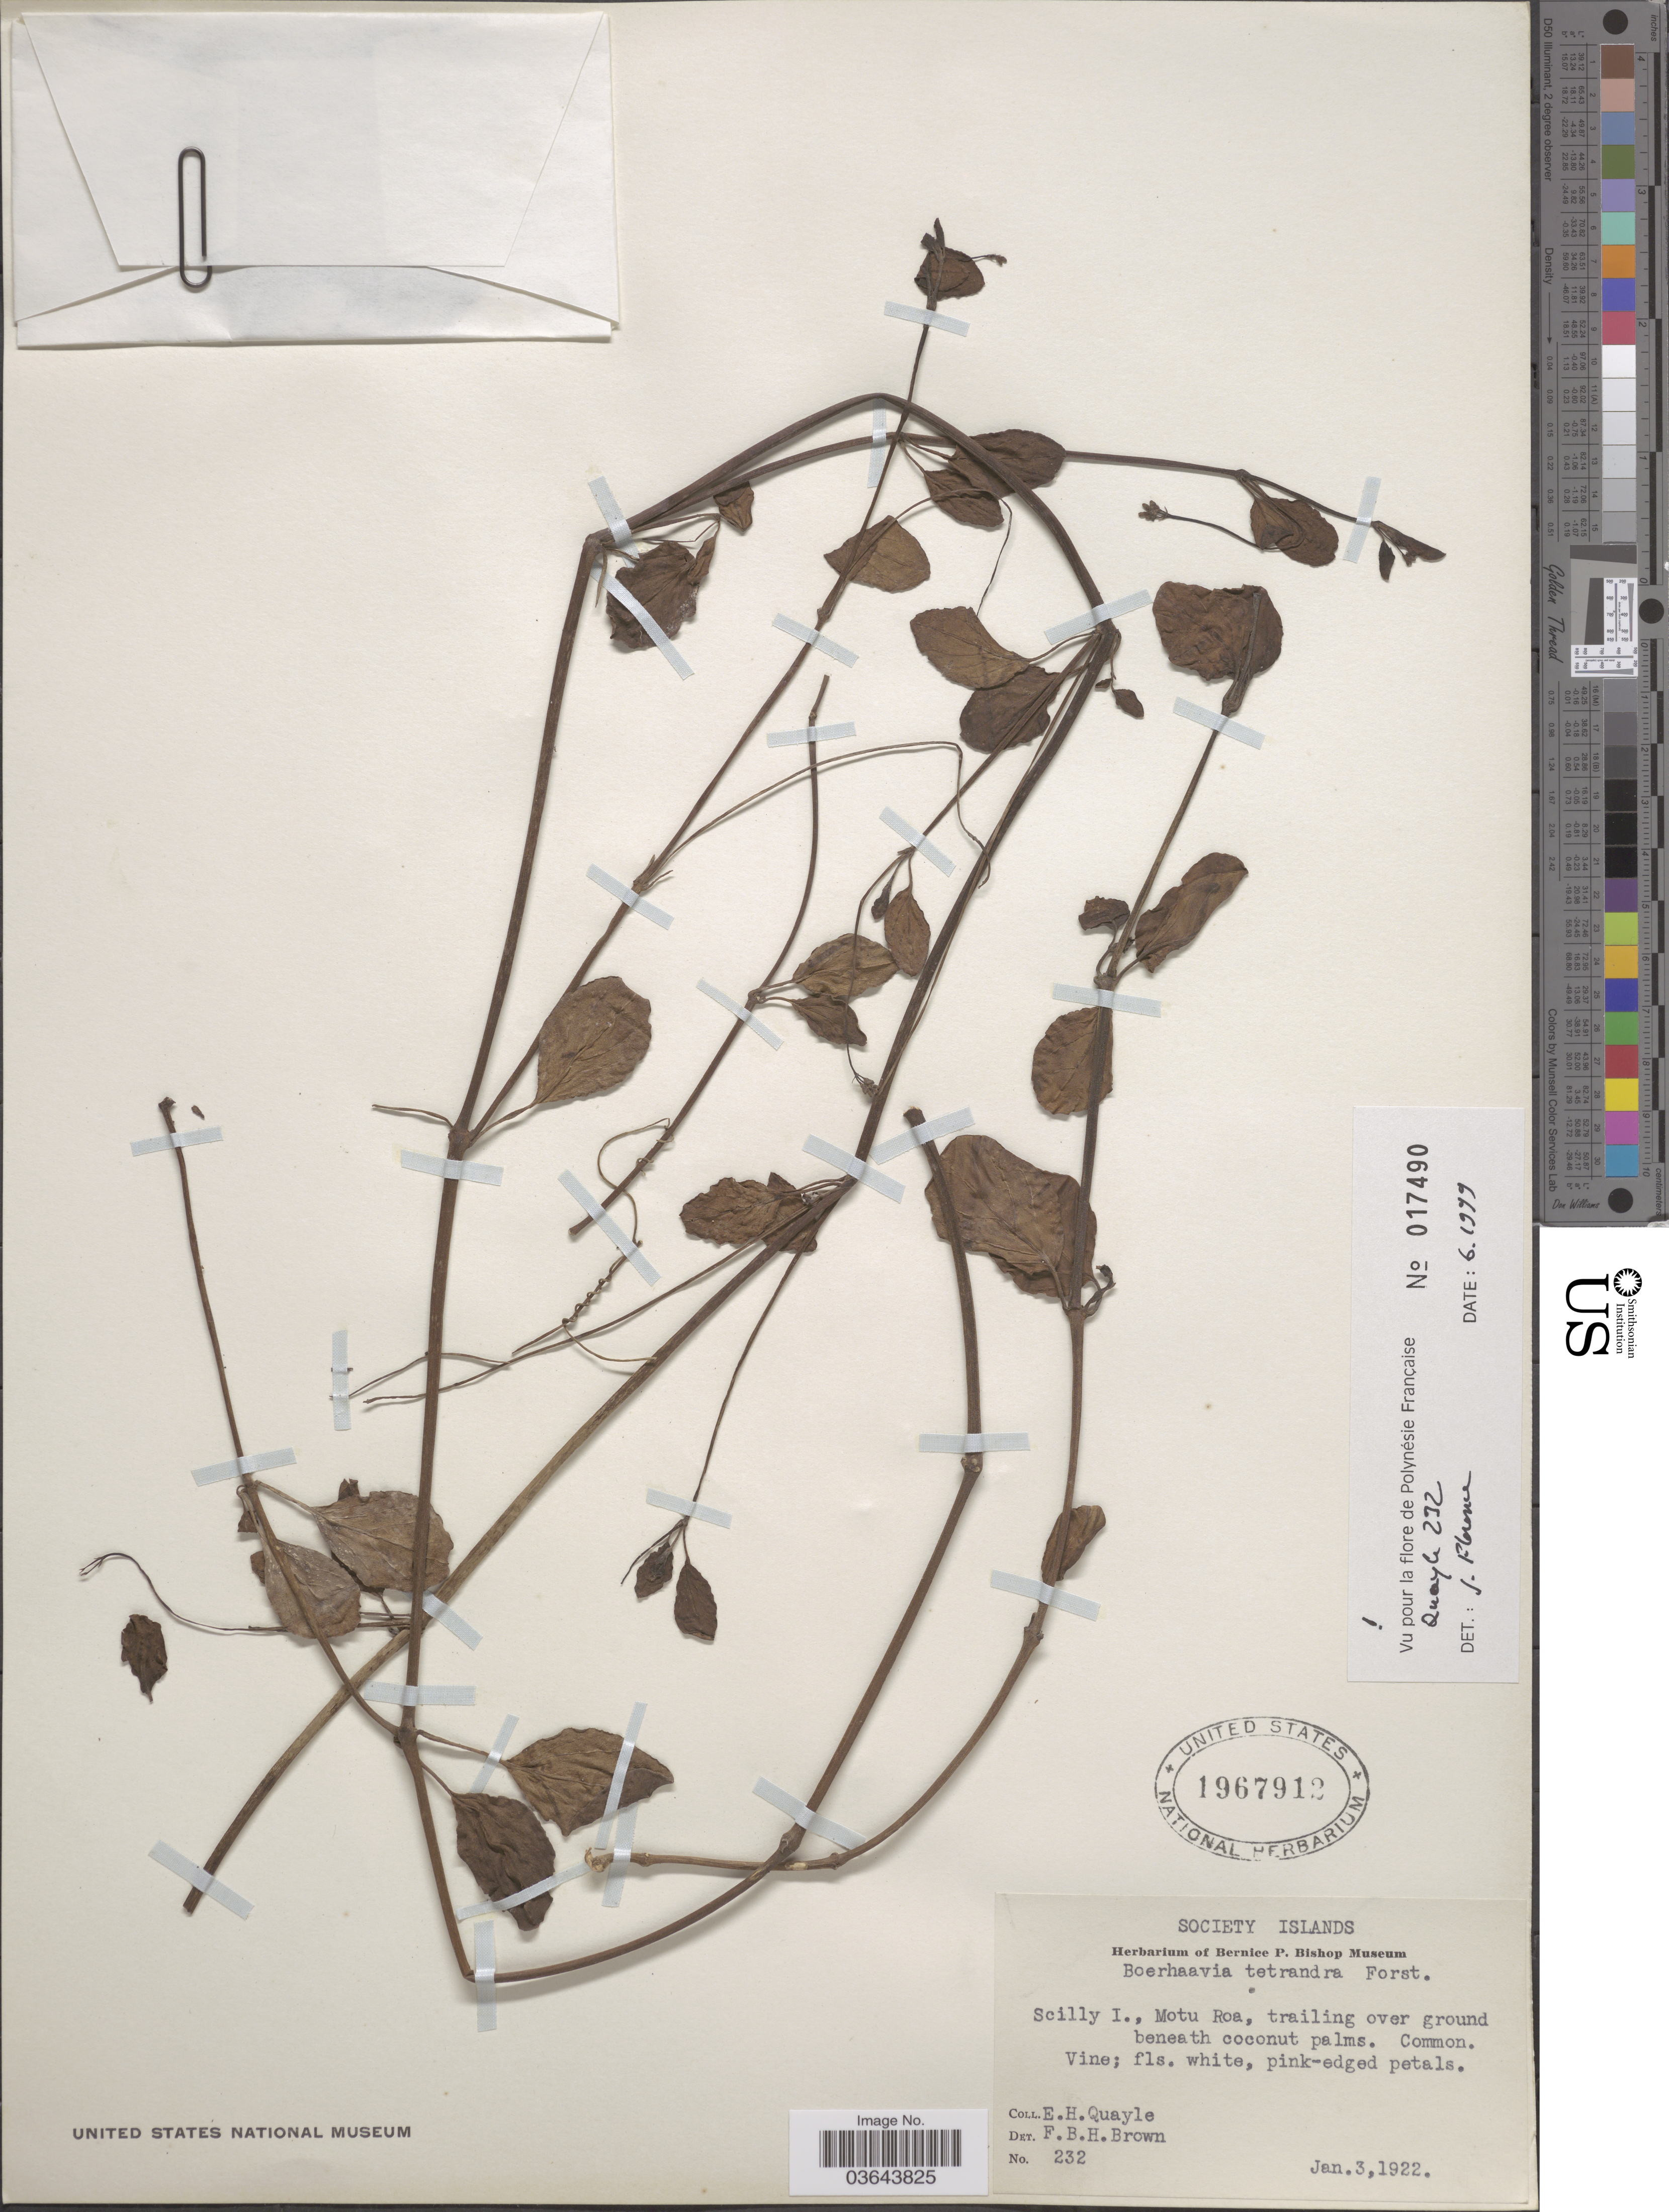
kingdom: Plantae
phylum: Tracheophyta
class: Magnoliopsida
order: Caryophyllales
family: Nyctaginaceae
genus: Boerhavia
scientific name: Boerhavia tetrandra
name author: G. Forst.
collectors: E. Quayle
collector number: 232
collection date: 1922-01-03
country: French Polynesia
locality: Society Islands. Scilly I., Motu Roa, trailing over ground beneath coconut palms.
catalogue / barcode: US 1967912